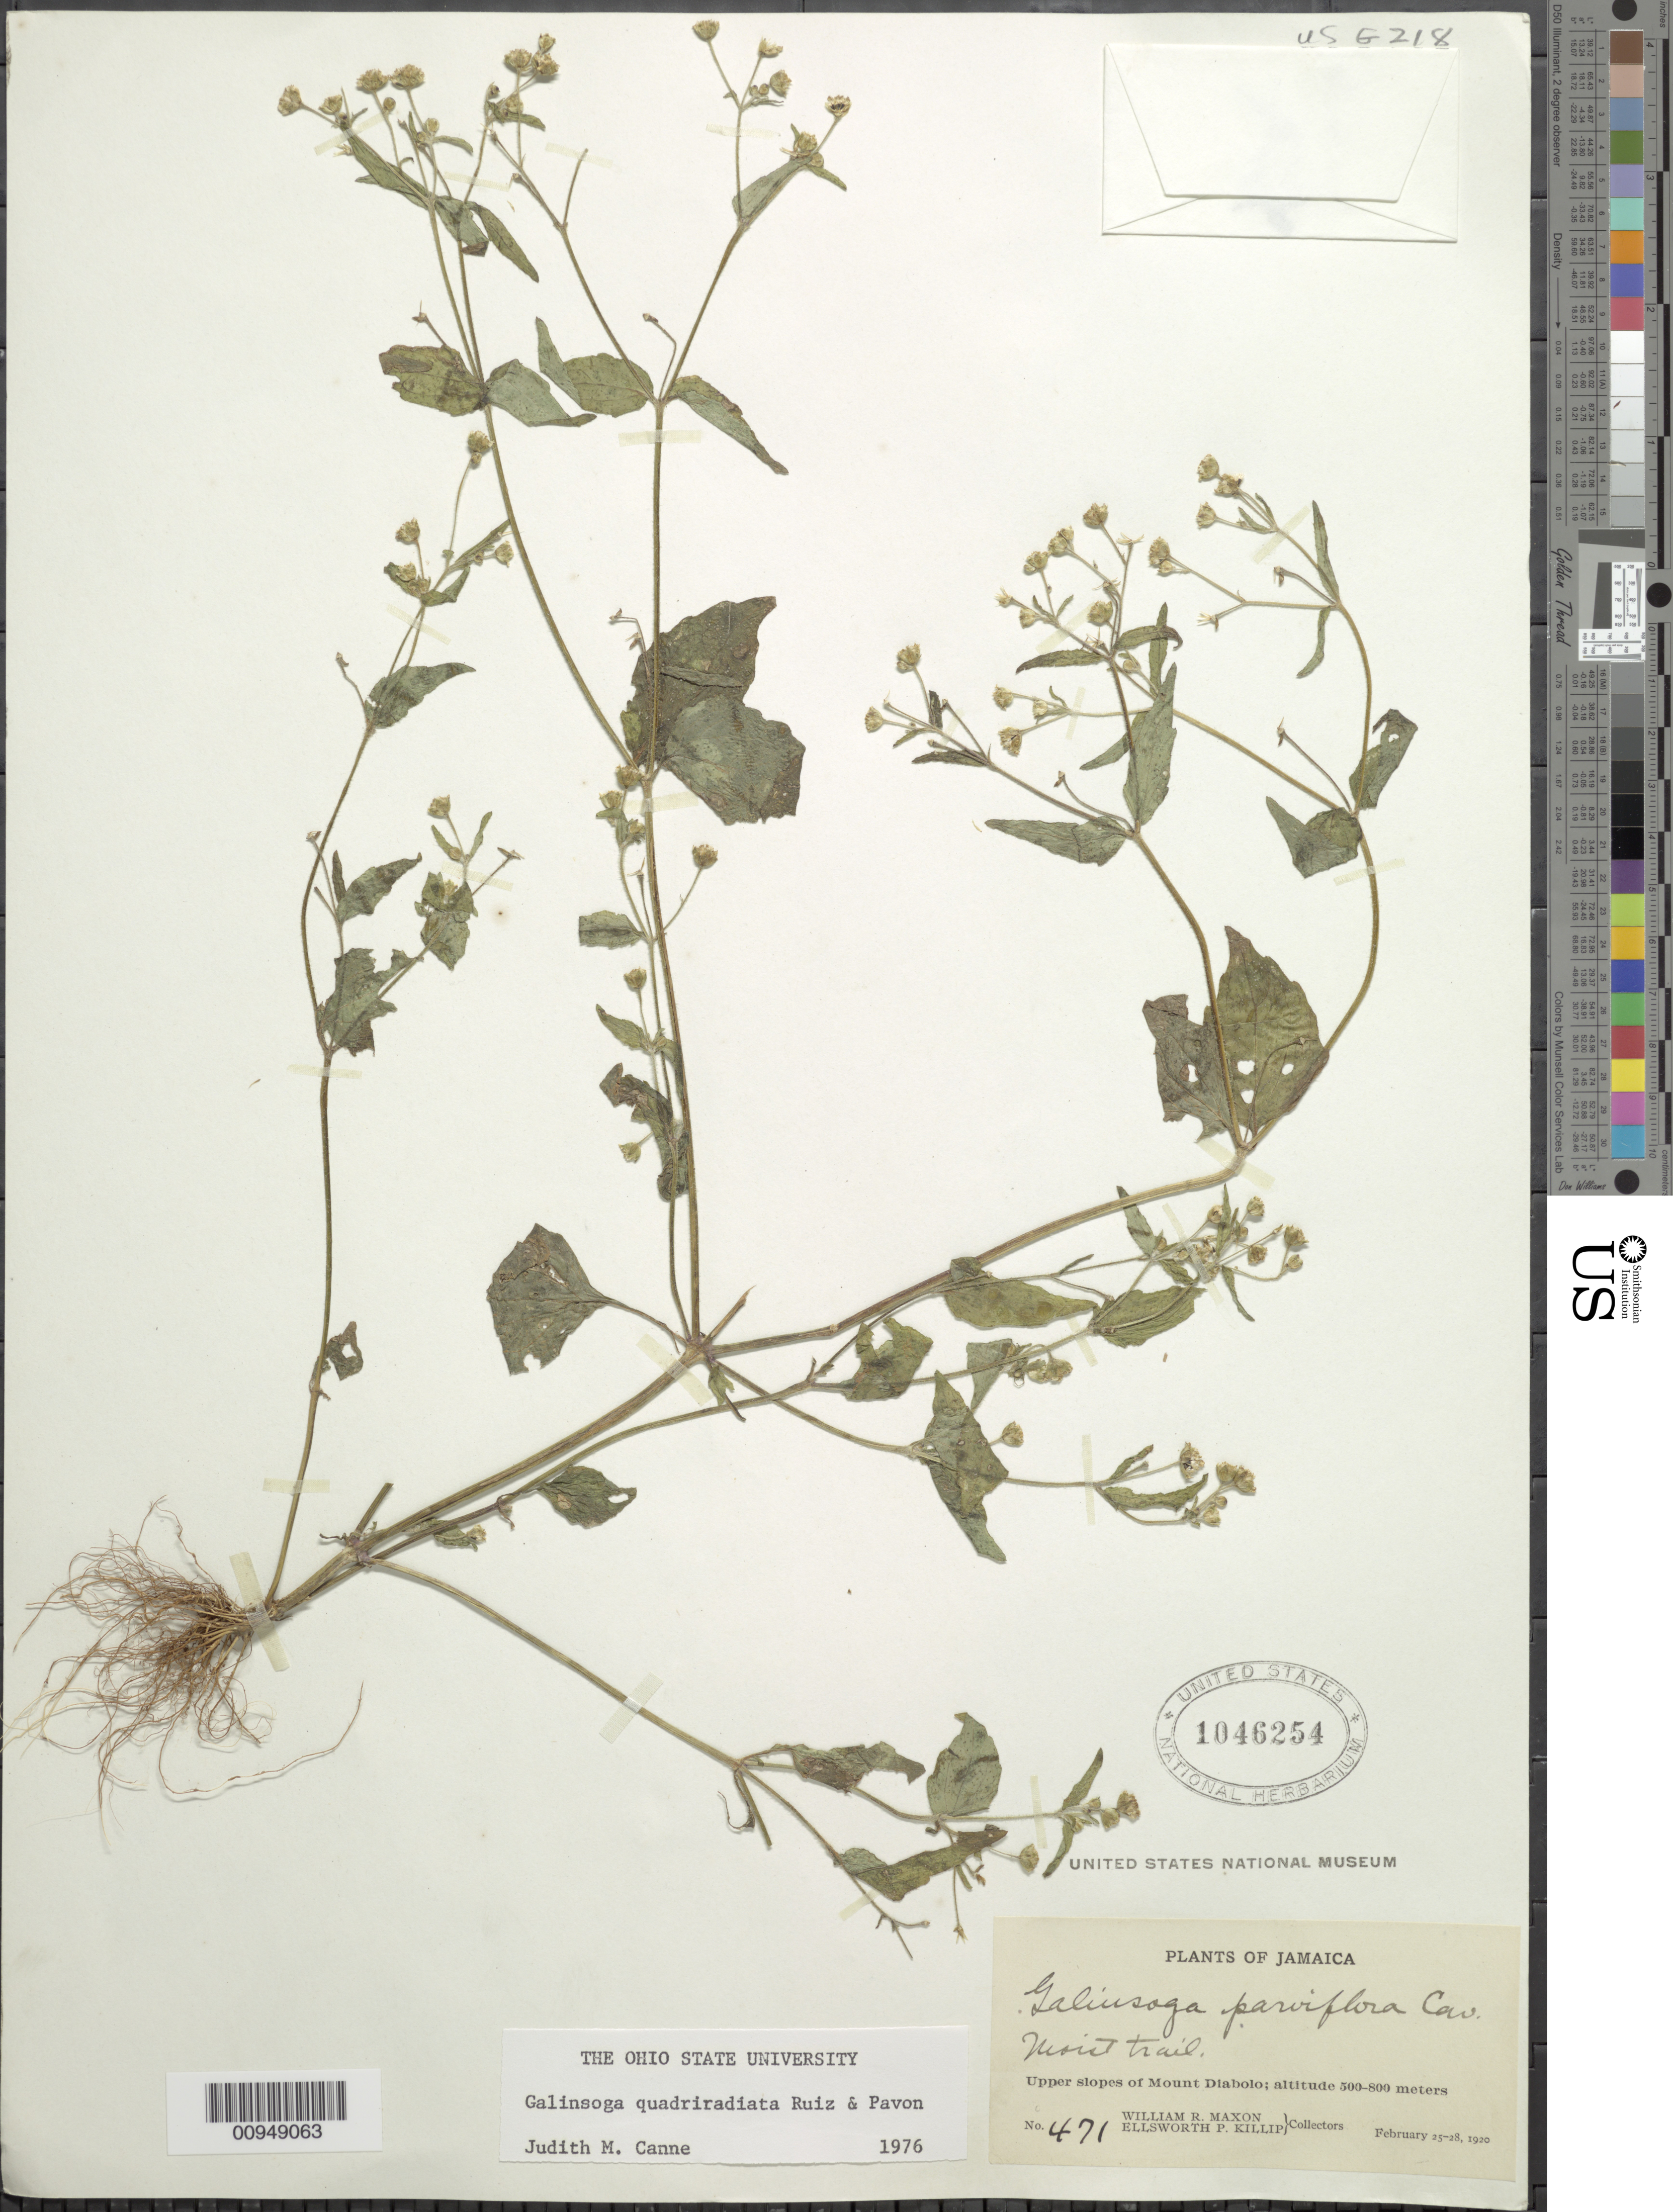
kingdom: Plantae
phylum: Tracheophyta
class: Magnoliopsida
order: Asterales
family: Asteraceae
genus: Galinsoga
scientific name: Galinsoga quadriradiata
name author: Ruiz & Pav.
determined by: Canne-Hilliker, J. M.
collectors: W. R. Maxon & E. P. Killip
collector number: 471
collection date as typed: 25 Feb 1920 to 28 Feb 1920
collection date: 1920-02-25/1920-02-28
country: Jamaica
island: Jamaica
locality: Trail on upper slopes of Mount Diabolo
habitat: Moist trail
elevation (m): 500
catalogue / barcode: US 1046254